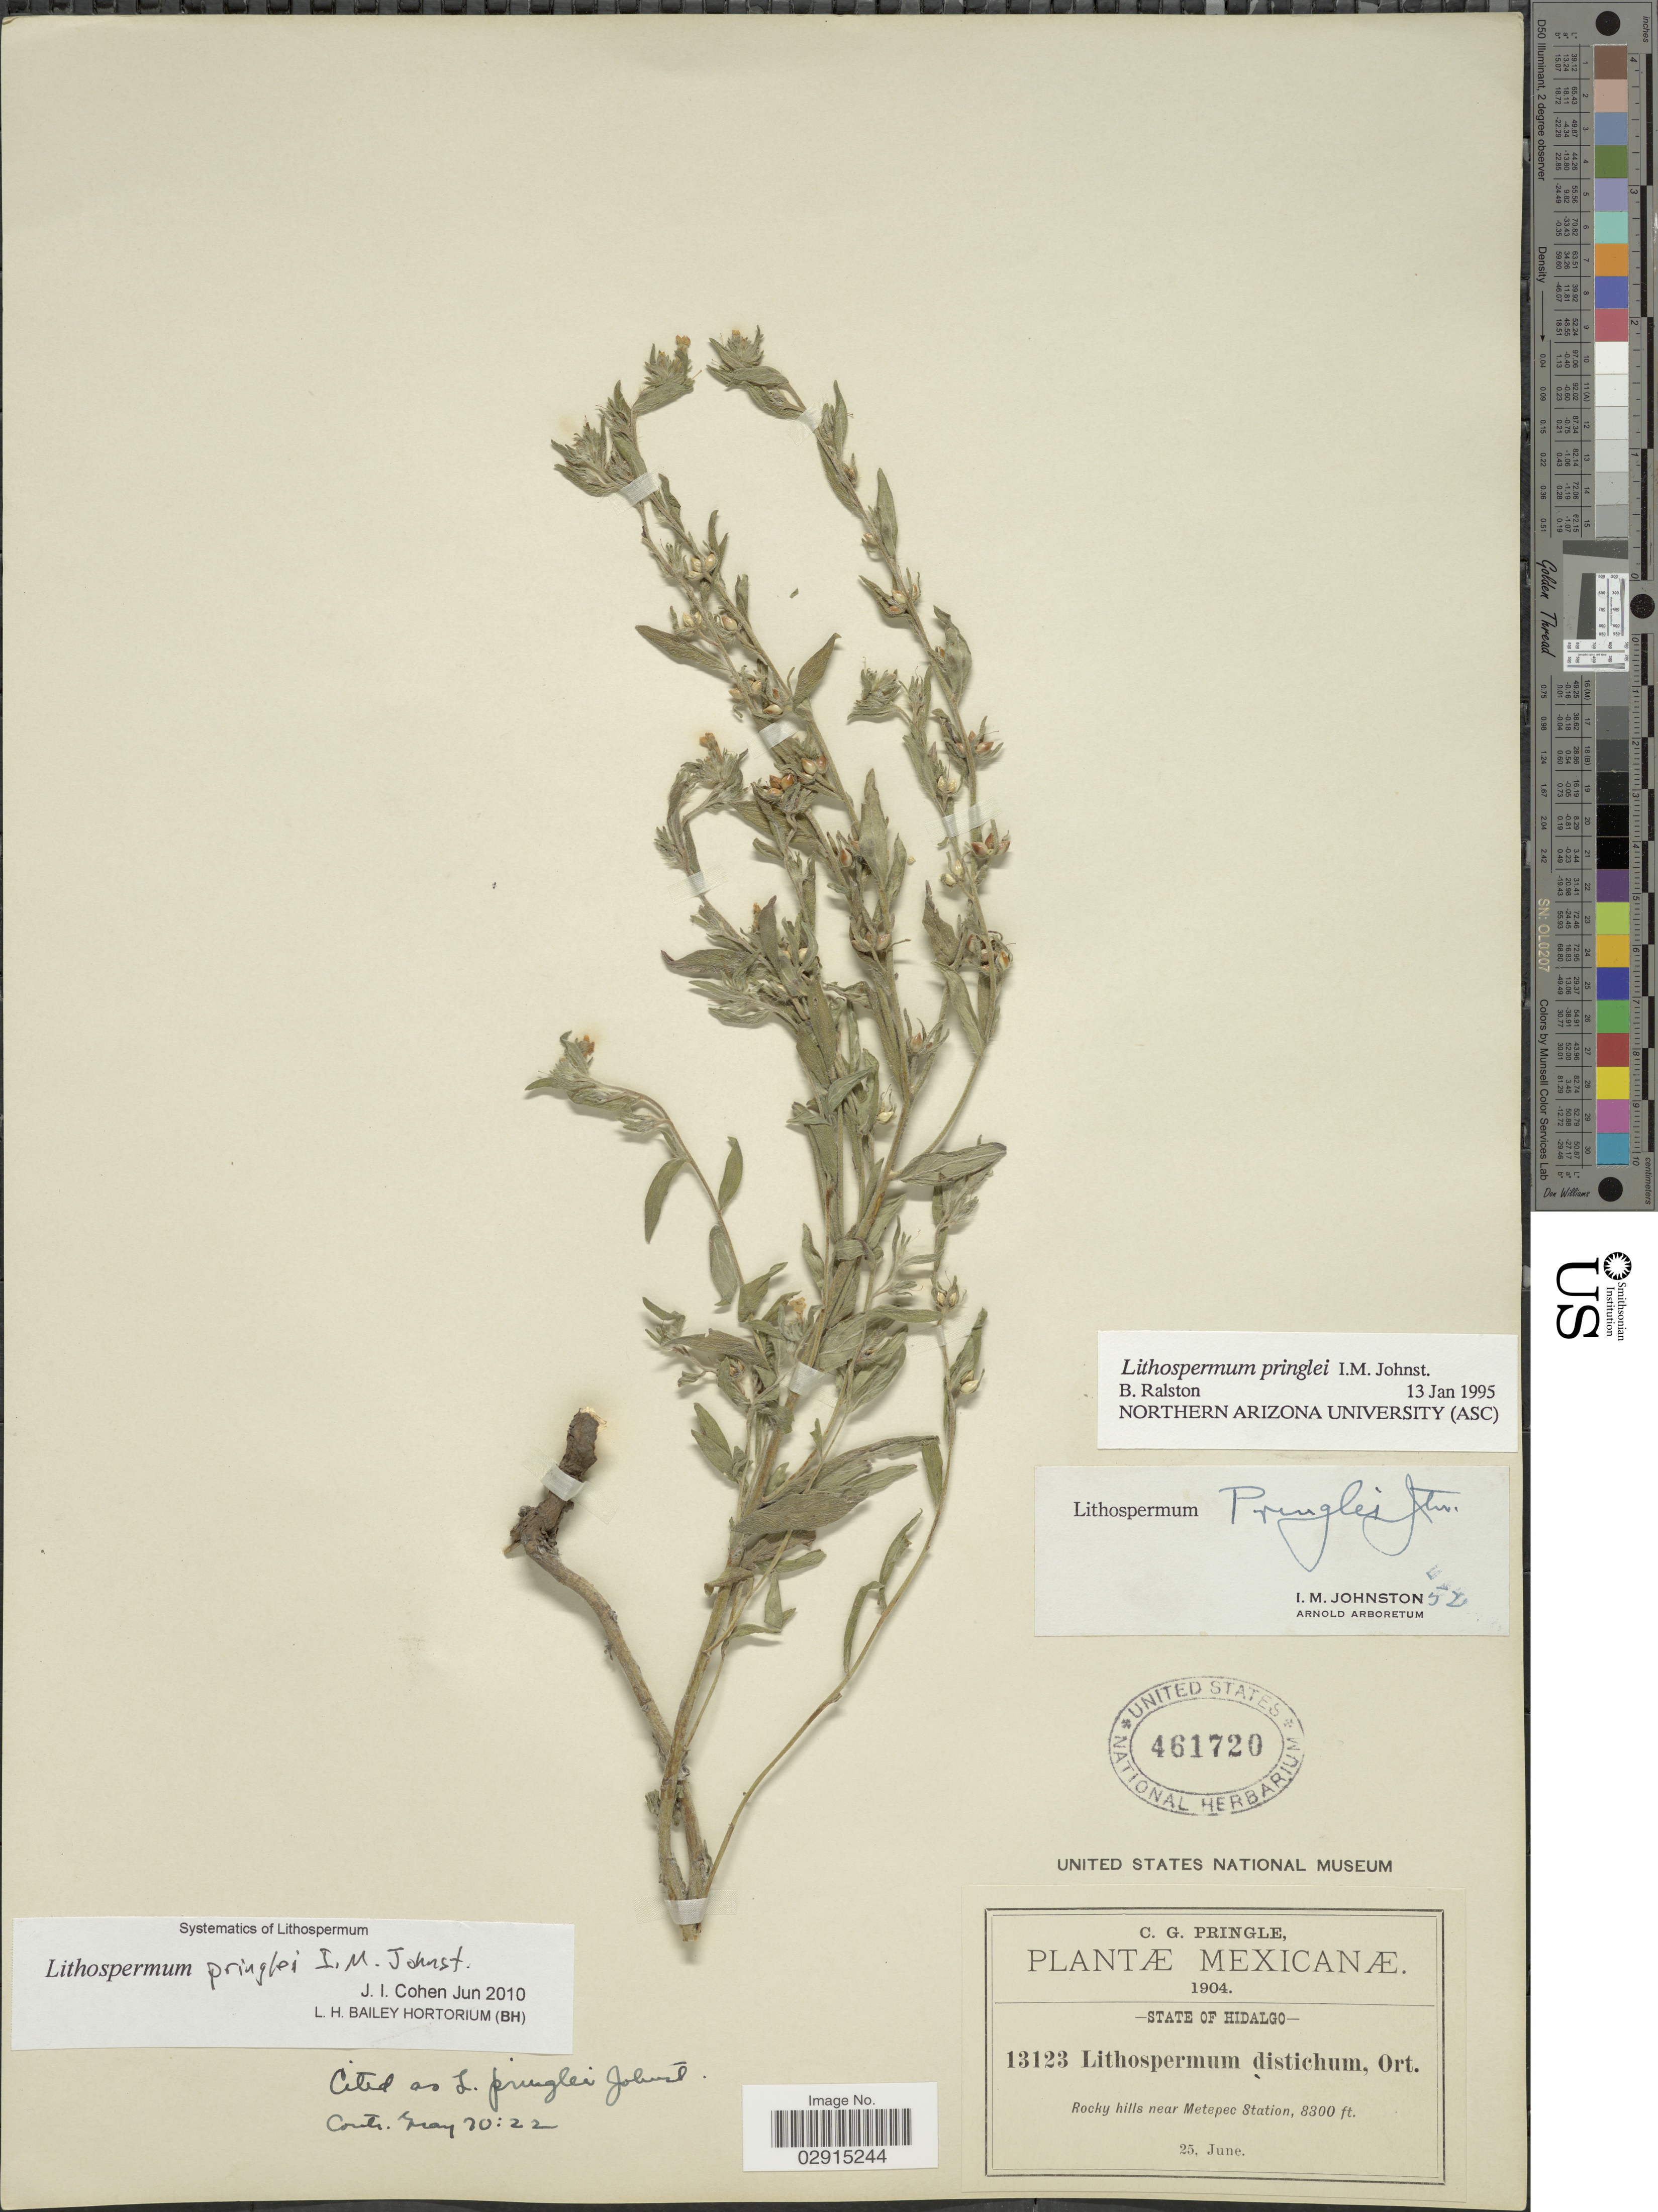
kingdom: Plantae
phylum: Tracheophyta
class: Magnoliopsida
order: Boraginales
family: Boraginaceae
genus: Lithospermum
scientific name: Lithospermum pringlei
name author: I.M. Johnst.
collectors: C. G. Pringle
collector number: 13123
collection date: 1904-06-25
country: Mexico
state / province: Hidalgo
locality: Rocky hills near Metepec Station.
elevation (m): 2530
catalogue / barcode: US 461720